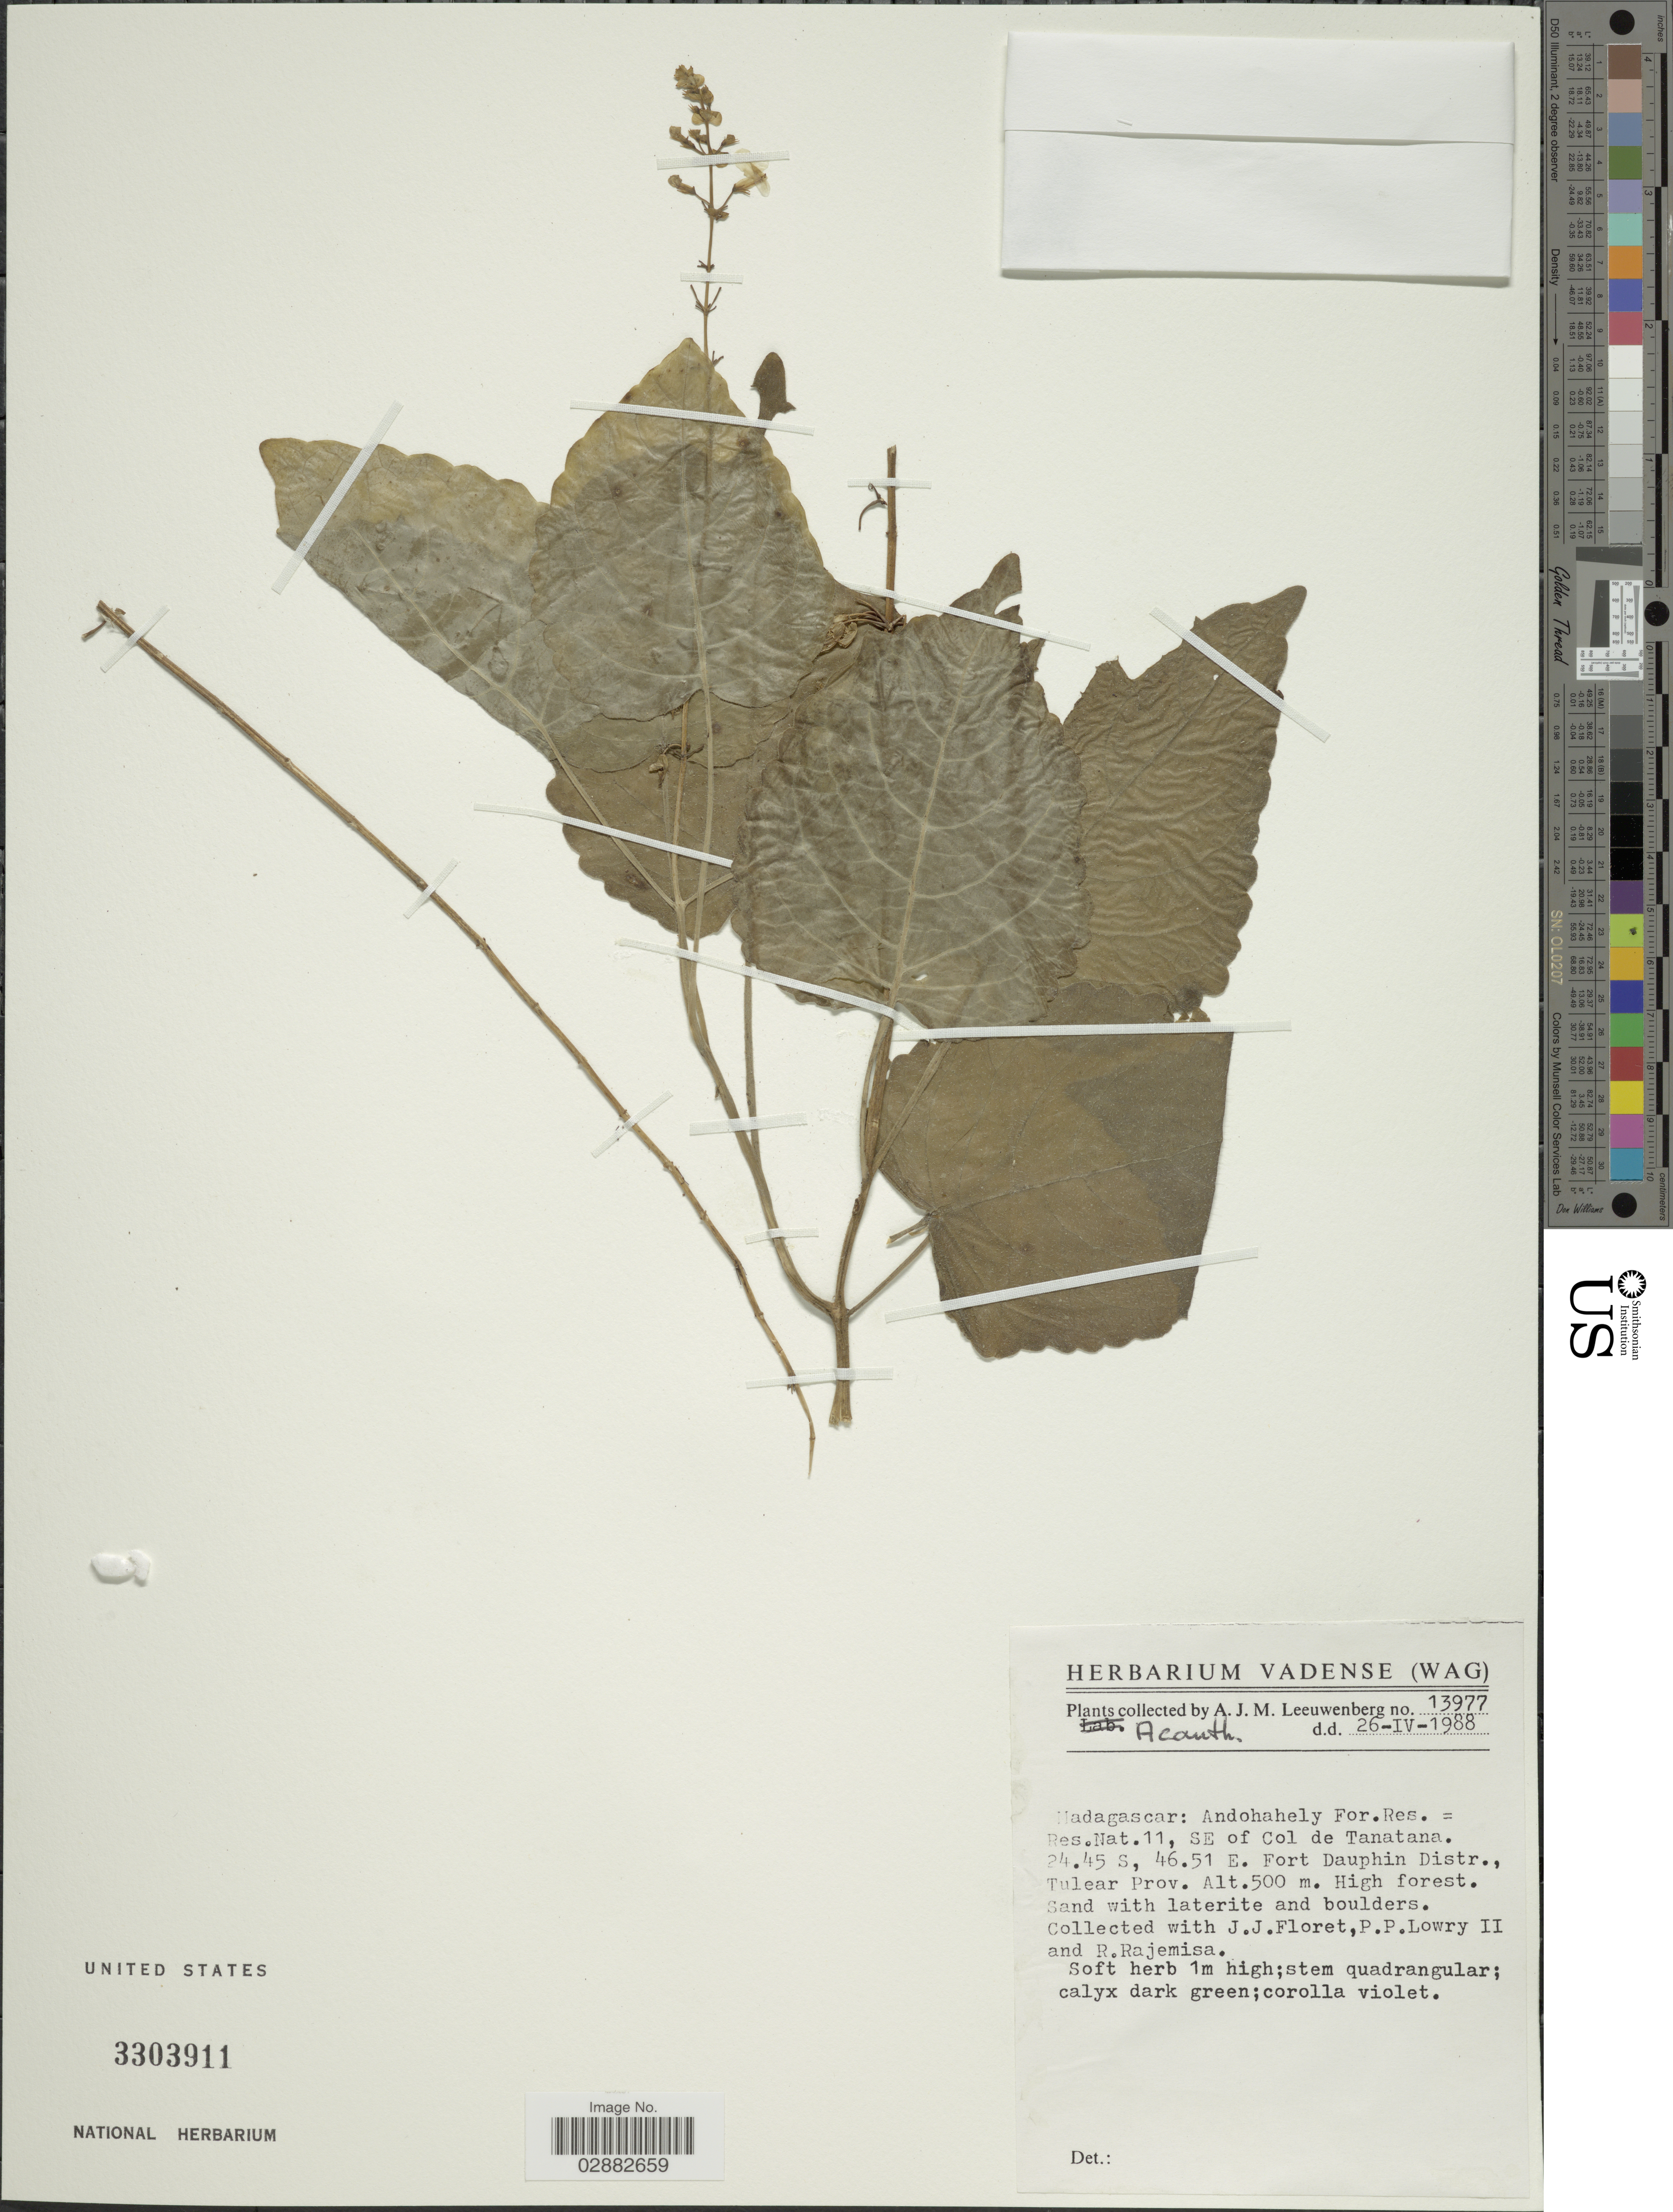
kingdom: Plantae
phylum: Tracheophyta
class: Magnoliopsida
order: Lamiales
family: Acanthaceae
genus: Justicia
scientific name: Justicia sp.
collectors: A. J. M. Leeuwenberg, J. Floret, P. P. Lowry & R. Rajemisa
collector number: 13977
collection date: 1988-04-26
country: Madagascar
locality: Andohahely For.Res.= Res.Nat. 11, SE of Col de Tanatana. Fort Dauphin Distr., Tulear Prov.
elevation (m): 500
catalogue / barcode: US 3303911